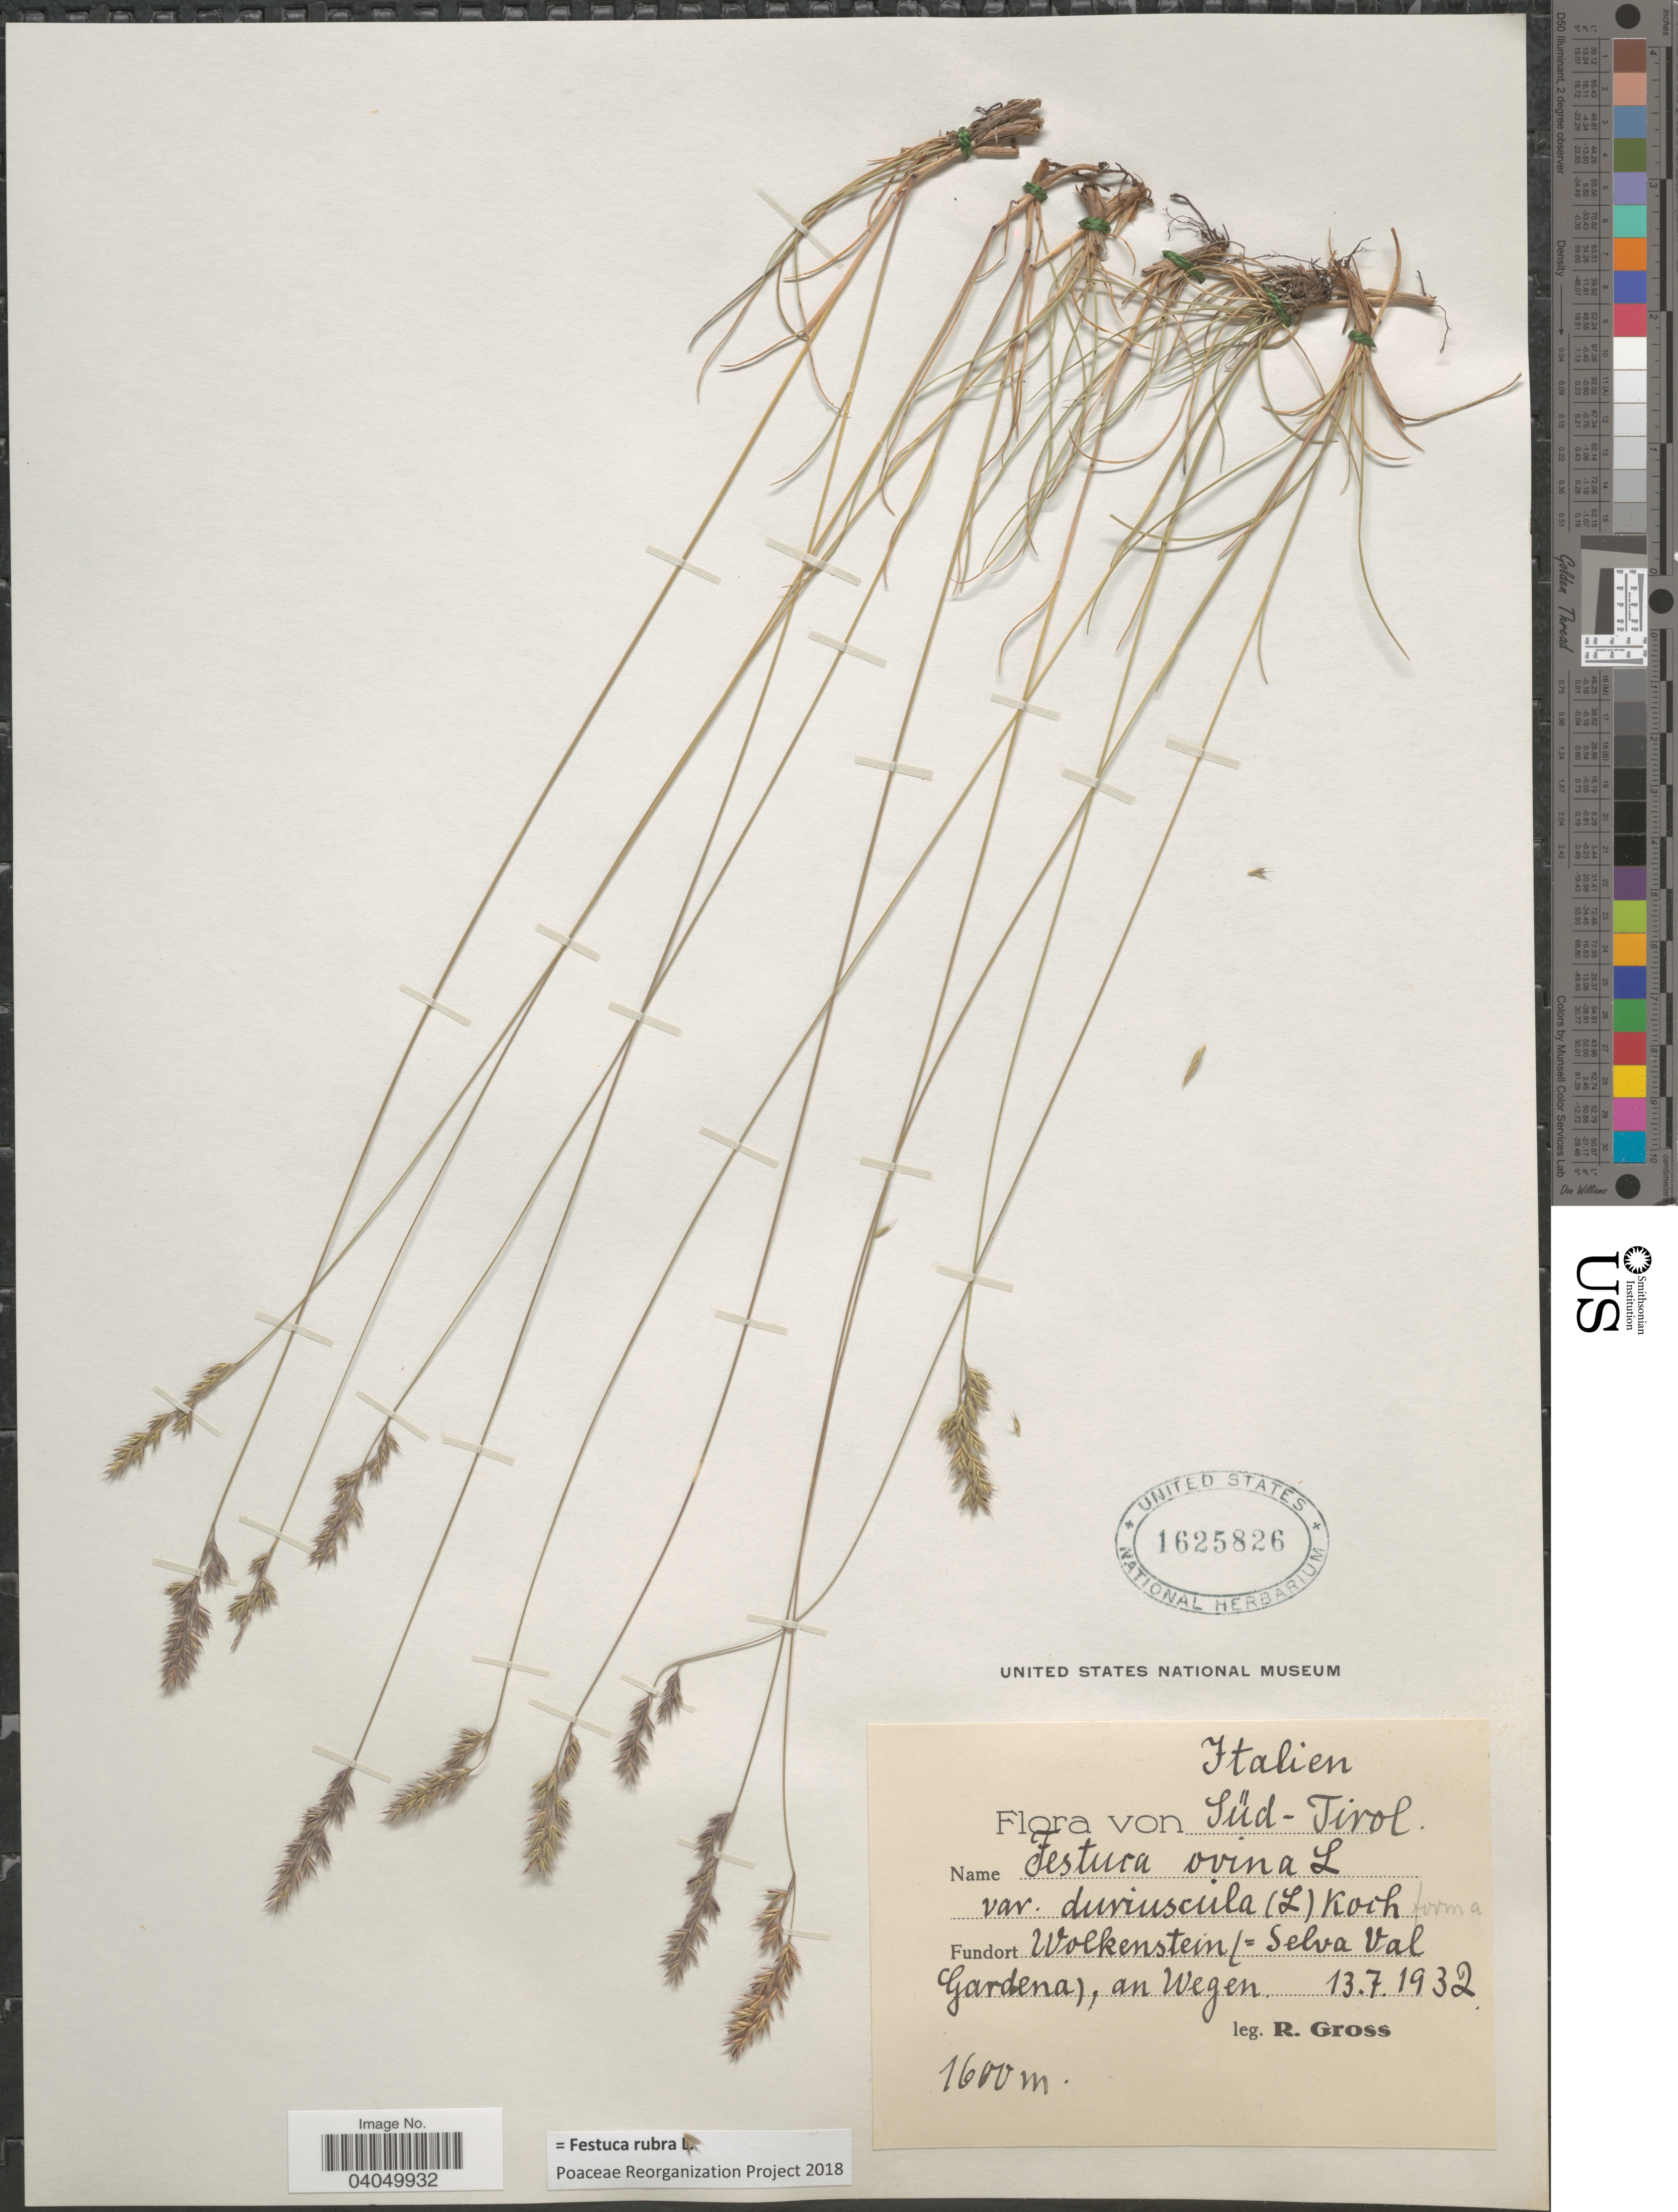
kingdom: Plantae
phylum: Tracheophyta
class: Liliopsida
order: Poales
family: Poaceae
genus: Festuca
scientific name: Festuca rubra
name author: L.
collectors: R. Gross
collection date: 1932-07-13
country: Italy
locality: Italien. Süd-Tirol. Wolkenstein(=Selva Val Gardena), an Wegen.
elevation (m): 1600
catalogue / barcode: US 1625826